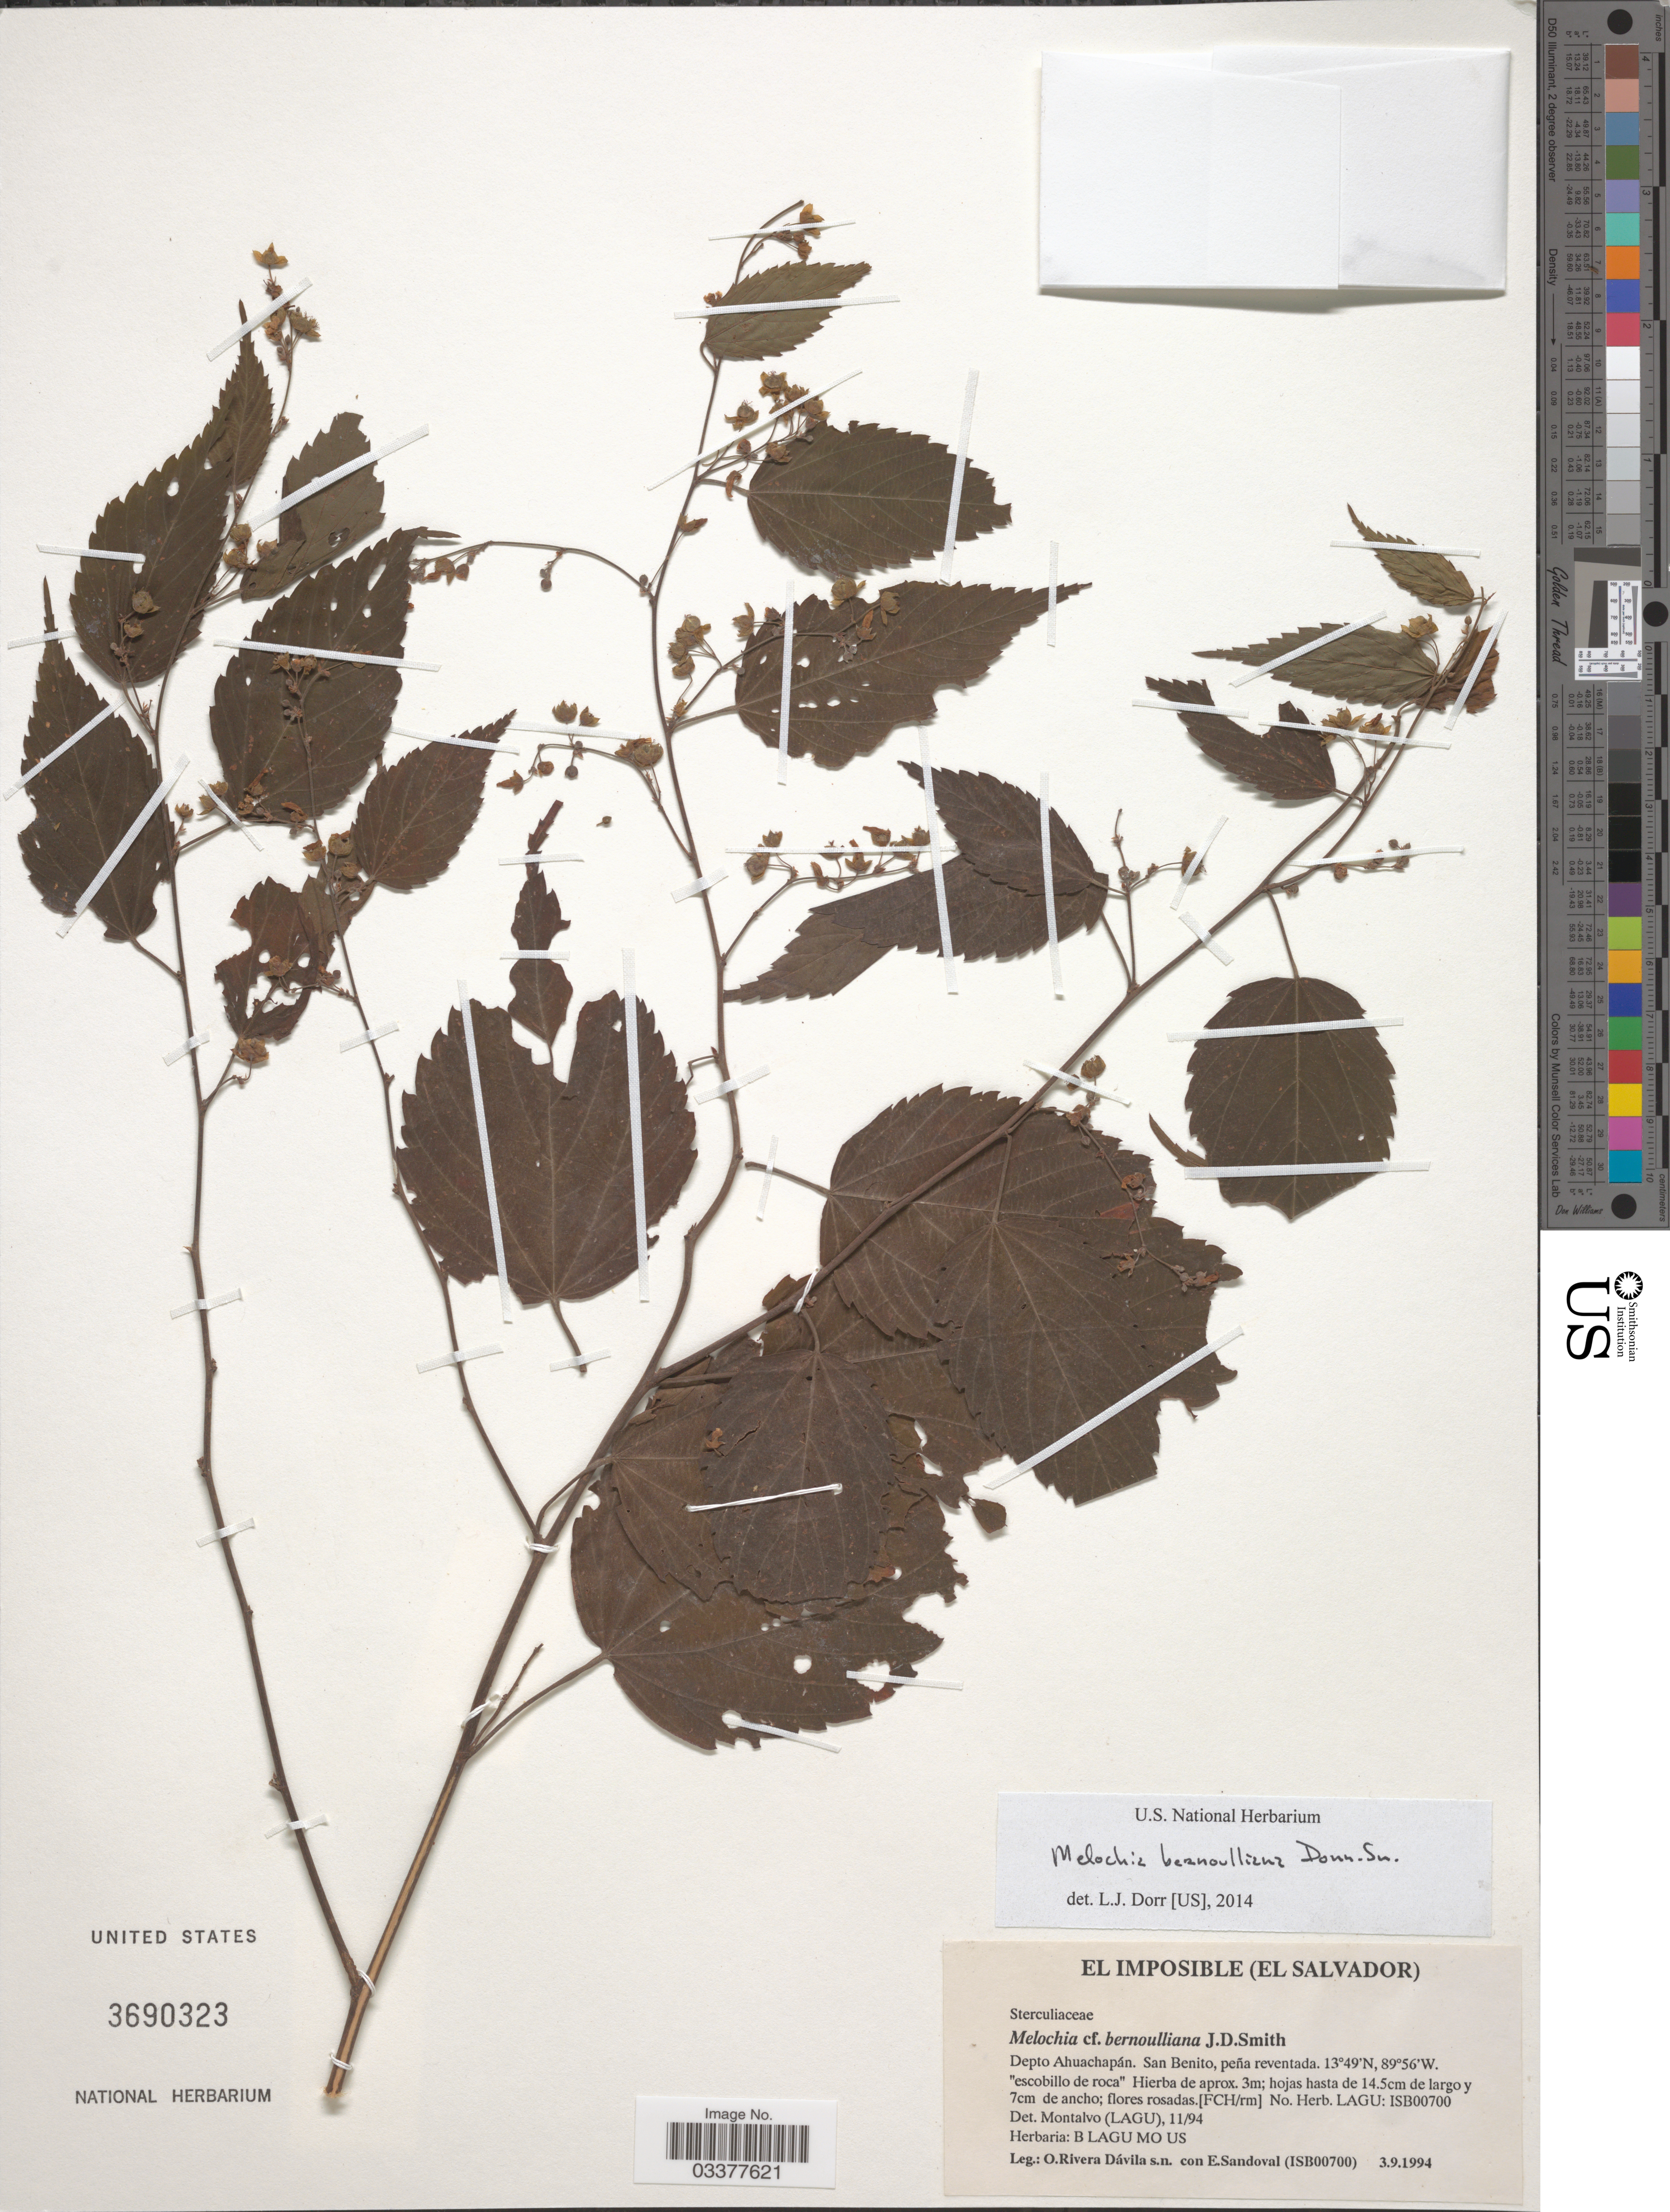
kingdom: Plantae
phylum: Tracheophyta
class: Magnoliopsida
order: Malvales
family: Malvaceae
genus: Melochia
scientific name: Melochia bernoulliana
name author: Donn. Sm.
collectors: O. Dávila & E. Sandoval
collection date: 1994-09-03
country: El Salvador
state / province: Ahuachapan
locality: El Imposible (El Salvador). Depto Ahuachapán. San Benito, peña reventada.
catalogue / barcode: US 3690323